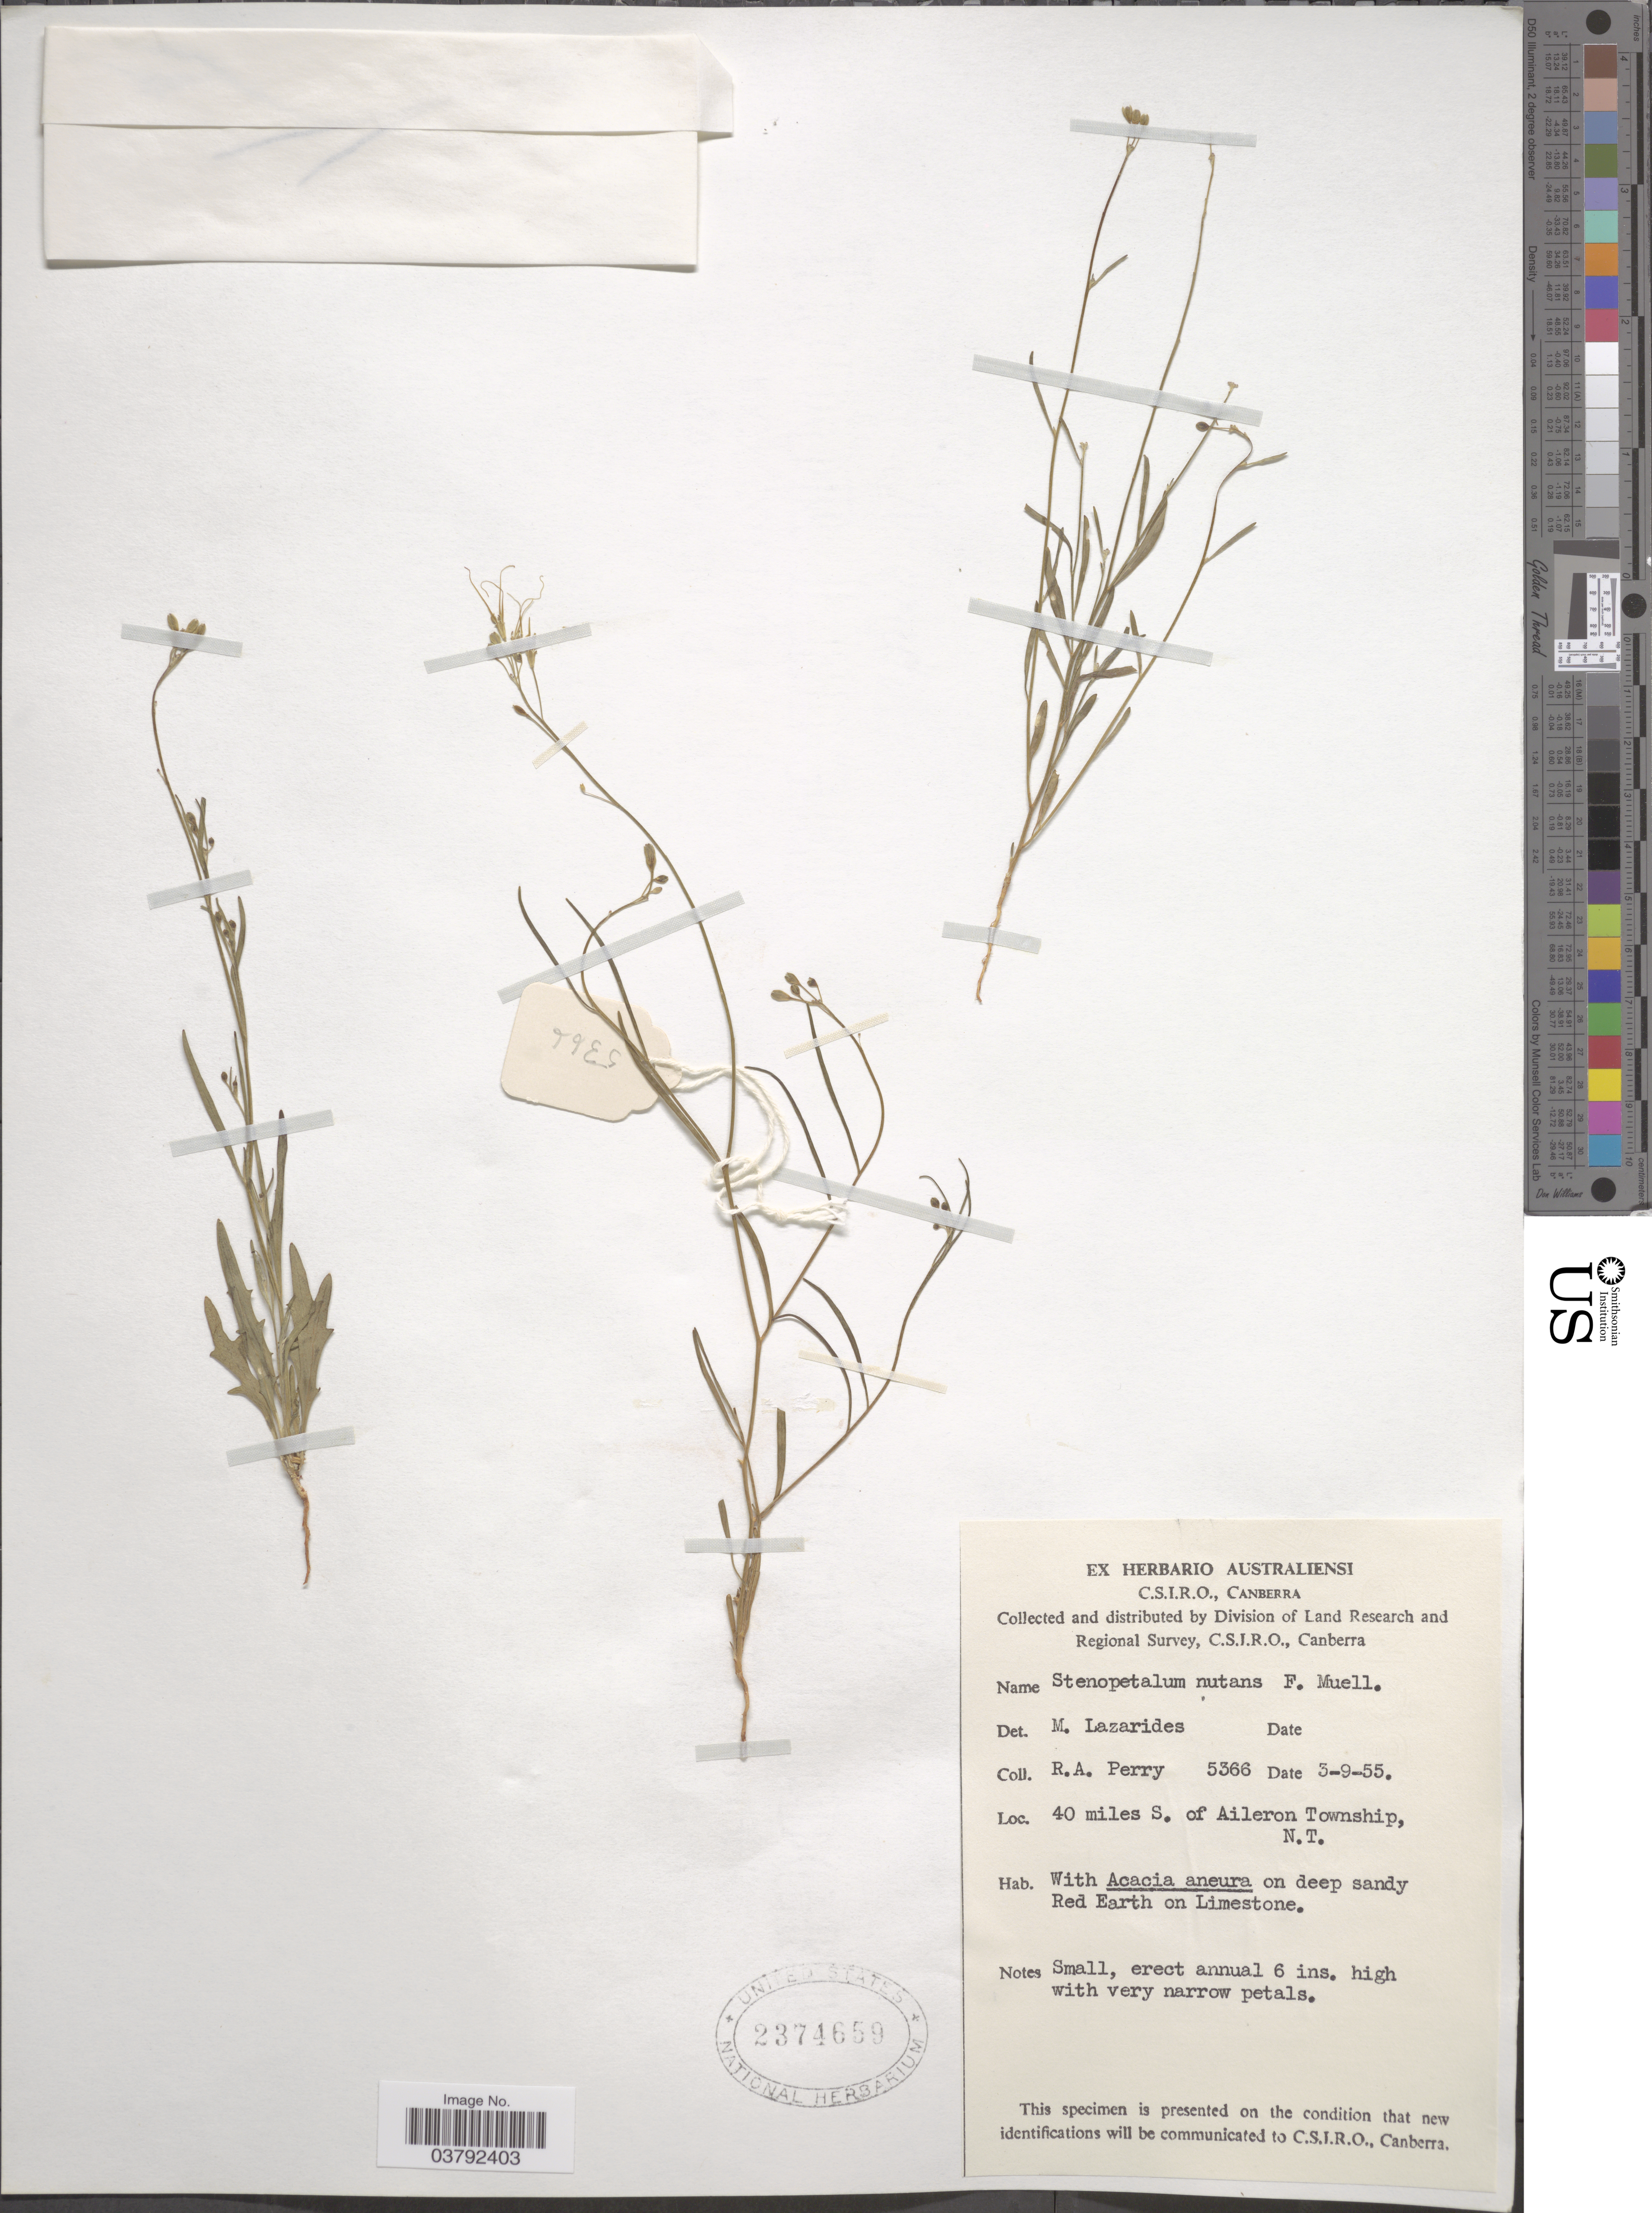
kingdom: Plantae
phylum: Tracheophyta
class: Magnoliopsida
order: Brassicales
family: Brassicaceae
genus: Stenopetalum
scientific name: Stenopetalum nutans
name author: F. Muell.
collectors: Perry, R. A.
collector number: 5366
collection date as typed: Transcribed d/m/y: 3/9/55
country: Australia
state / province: Northern Territory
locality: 40 miles S. of Aileron Township.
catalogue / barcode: US 2374659